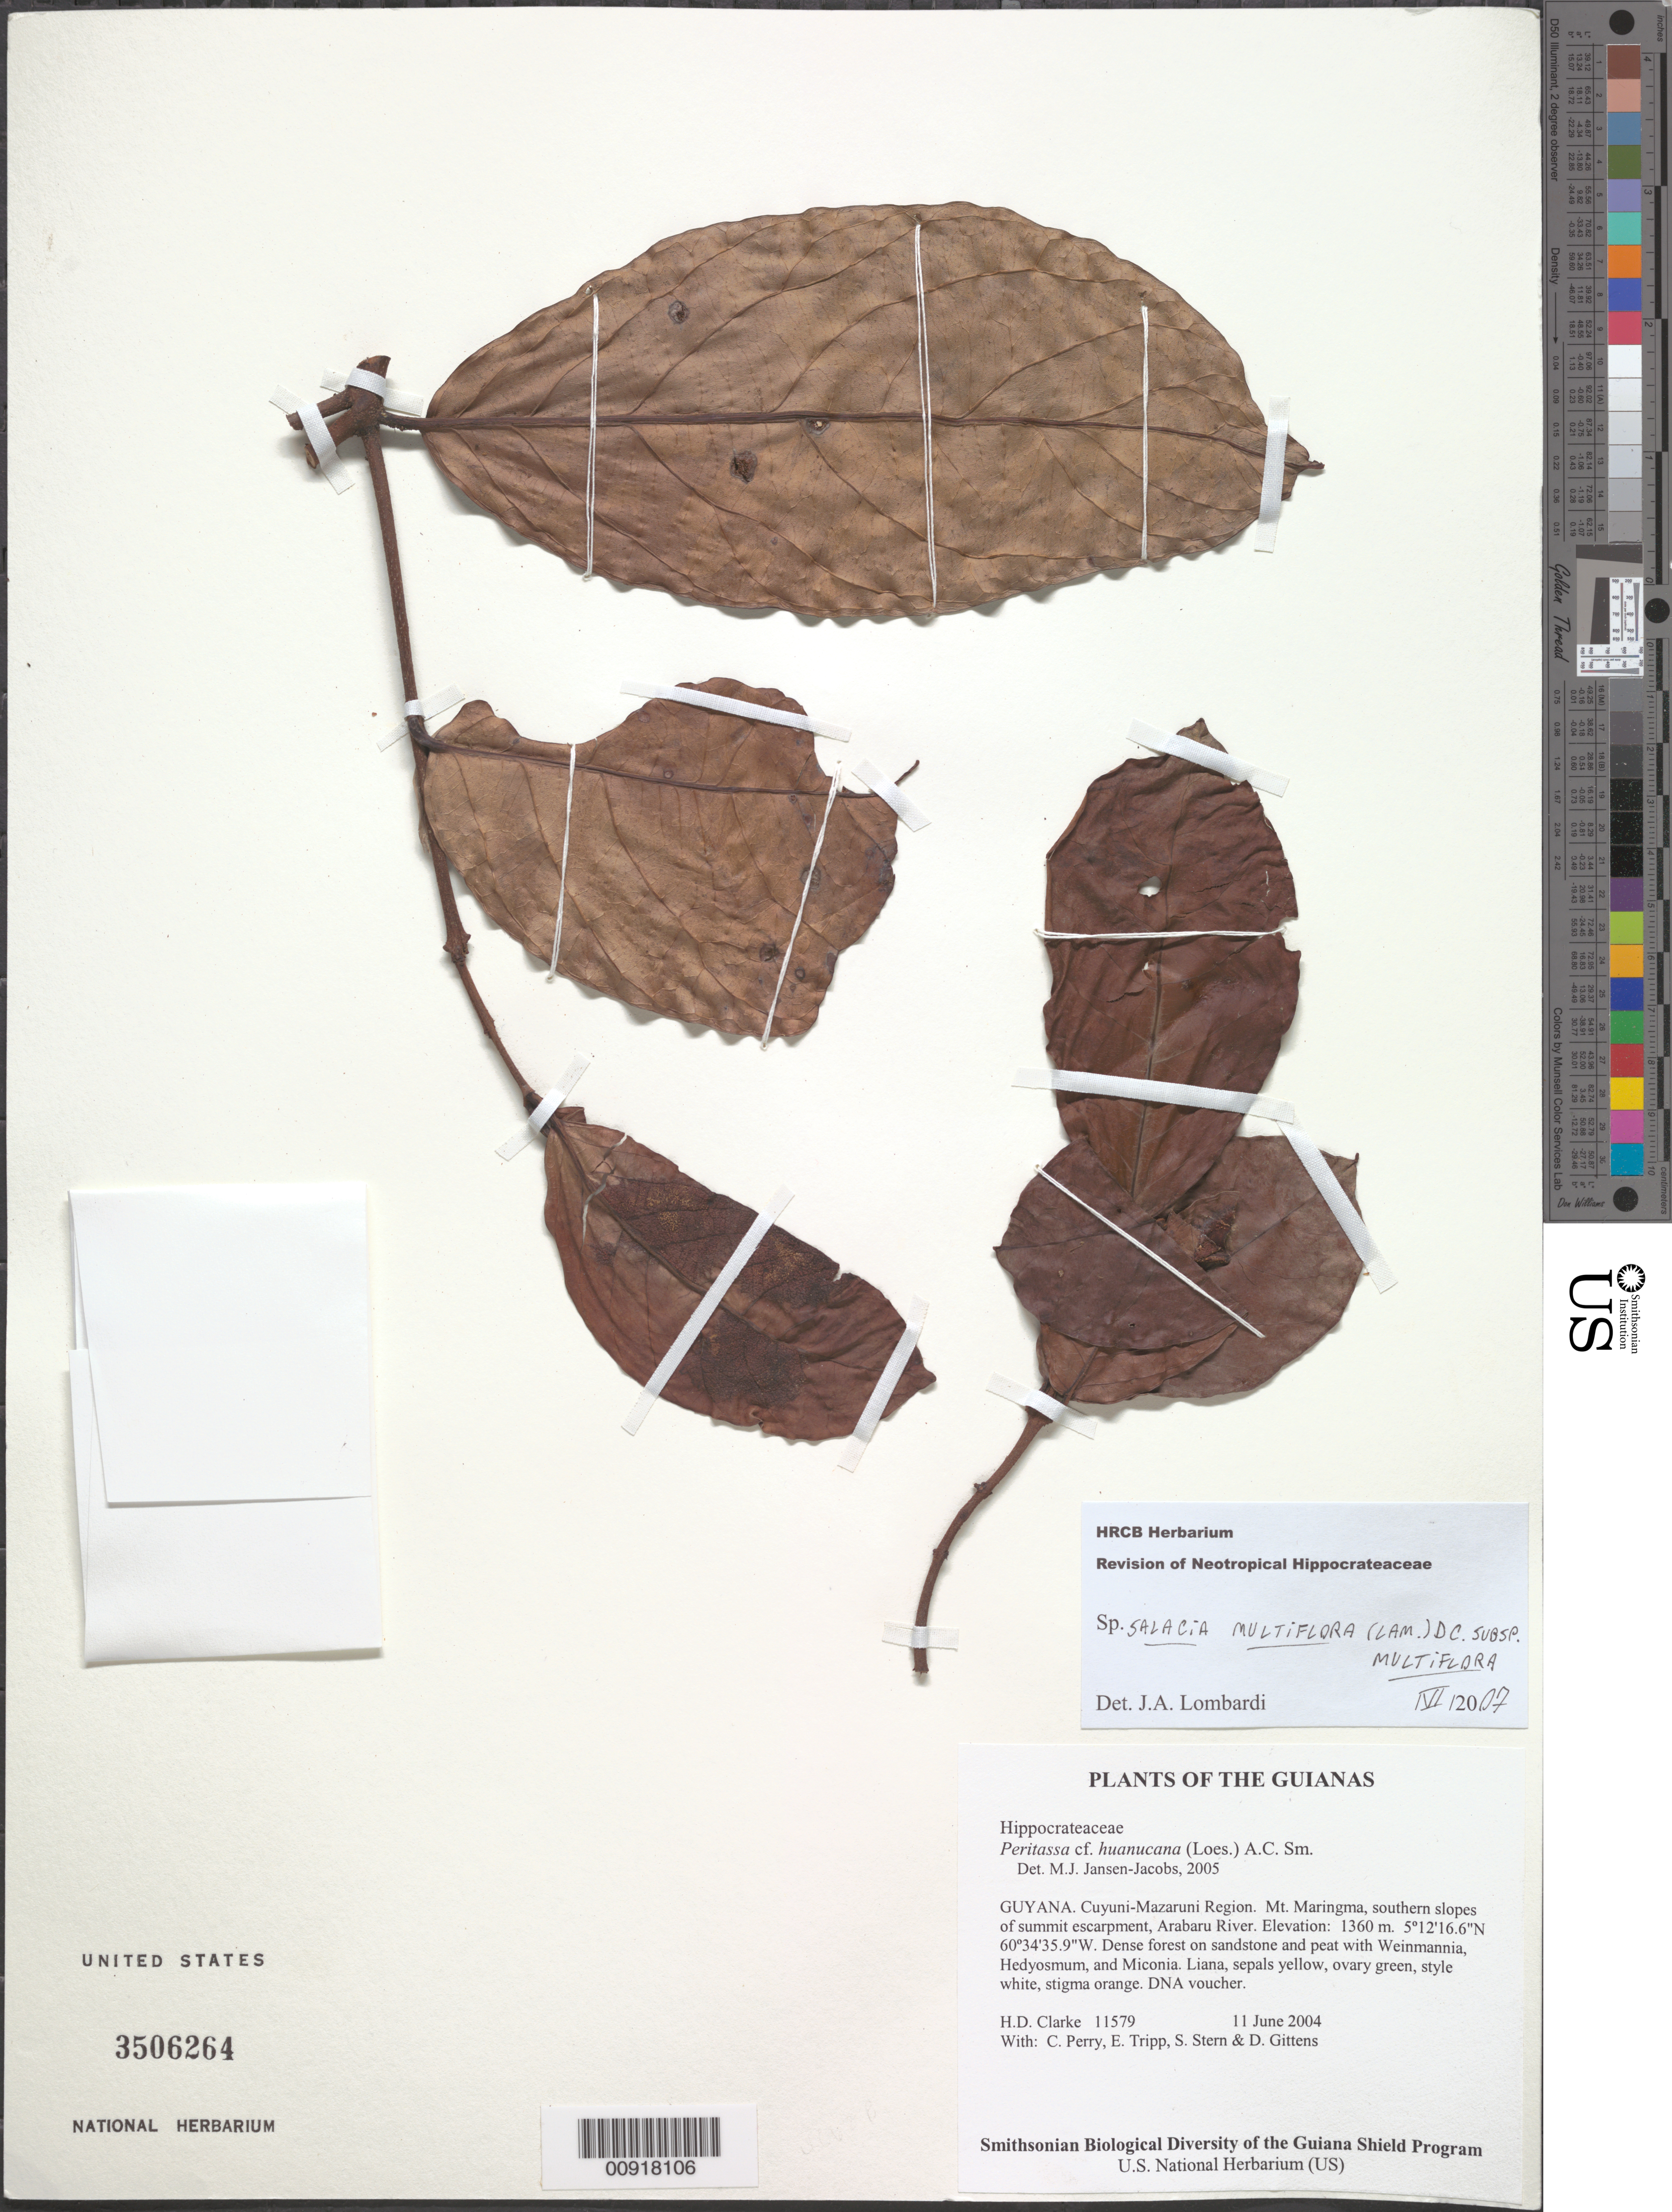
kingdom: Plantae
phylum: Tracheophyta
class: Magnoliopsida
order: Celastrales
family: Celastraceae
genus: Salacia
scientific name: Salacia multiflora subsp. multiflora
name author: (Lam.) DC.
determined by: Lombardi, Julio A.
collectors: H. D. Clarke, C. Perry, E. Tripp, S. R. Stern & D. Gittens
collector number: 11579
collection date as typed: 11 June 2004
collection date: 2004-06-11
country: Guyana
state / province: Cuyuni-Mazaruni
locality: Mt. Maringma, southern slopes of summit escarpment, Arabaru River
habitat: Dense forest on sandstone and peat with Weinmannia, Hedyosmum, and Miconia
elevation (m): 1360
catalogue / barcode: US 3506264